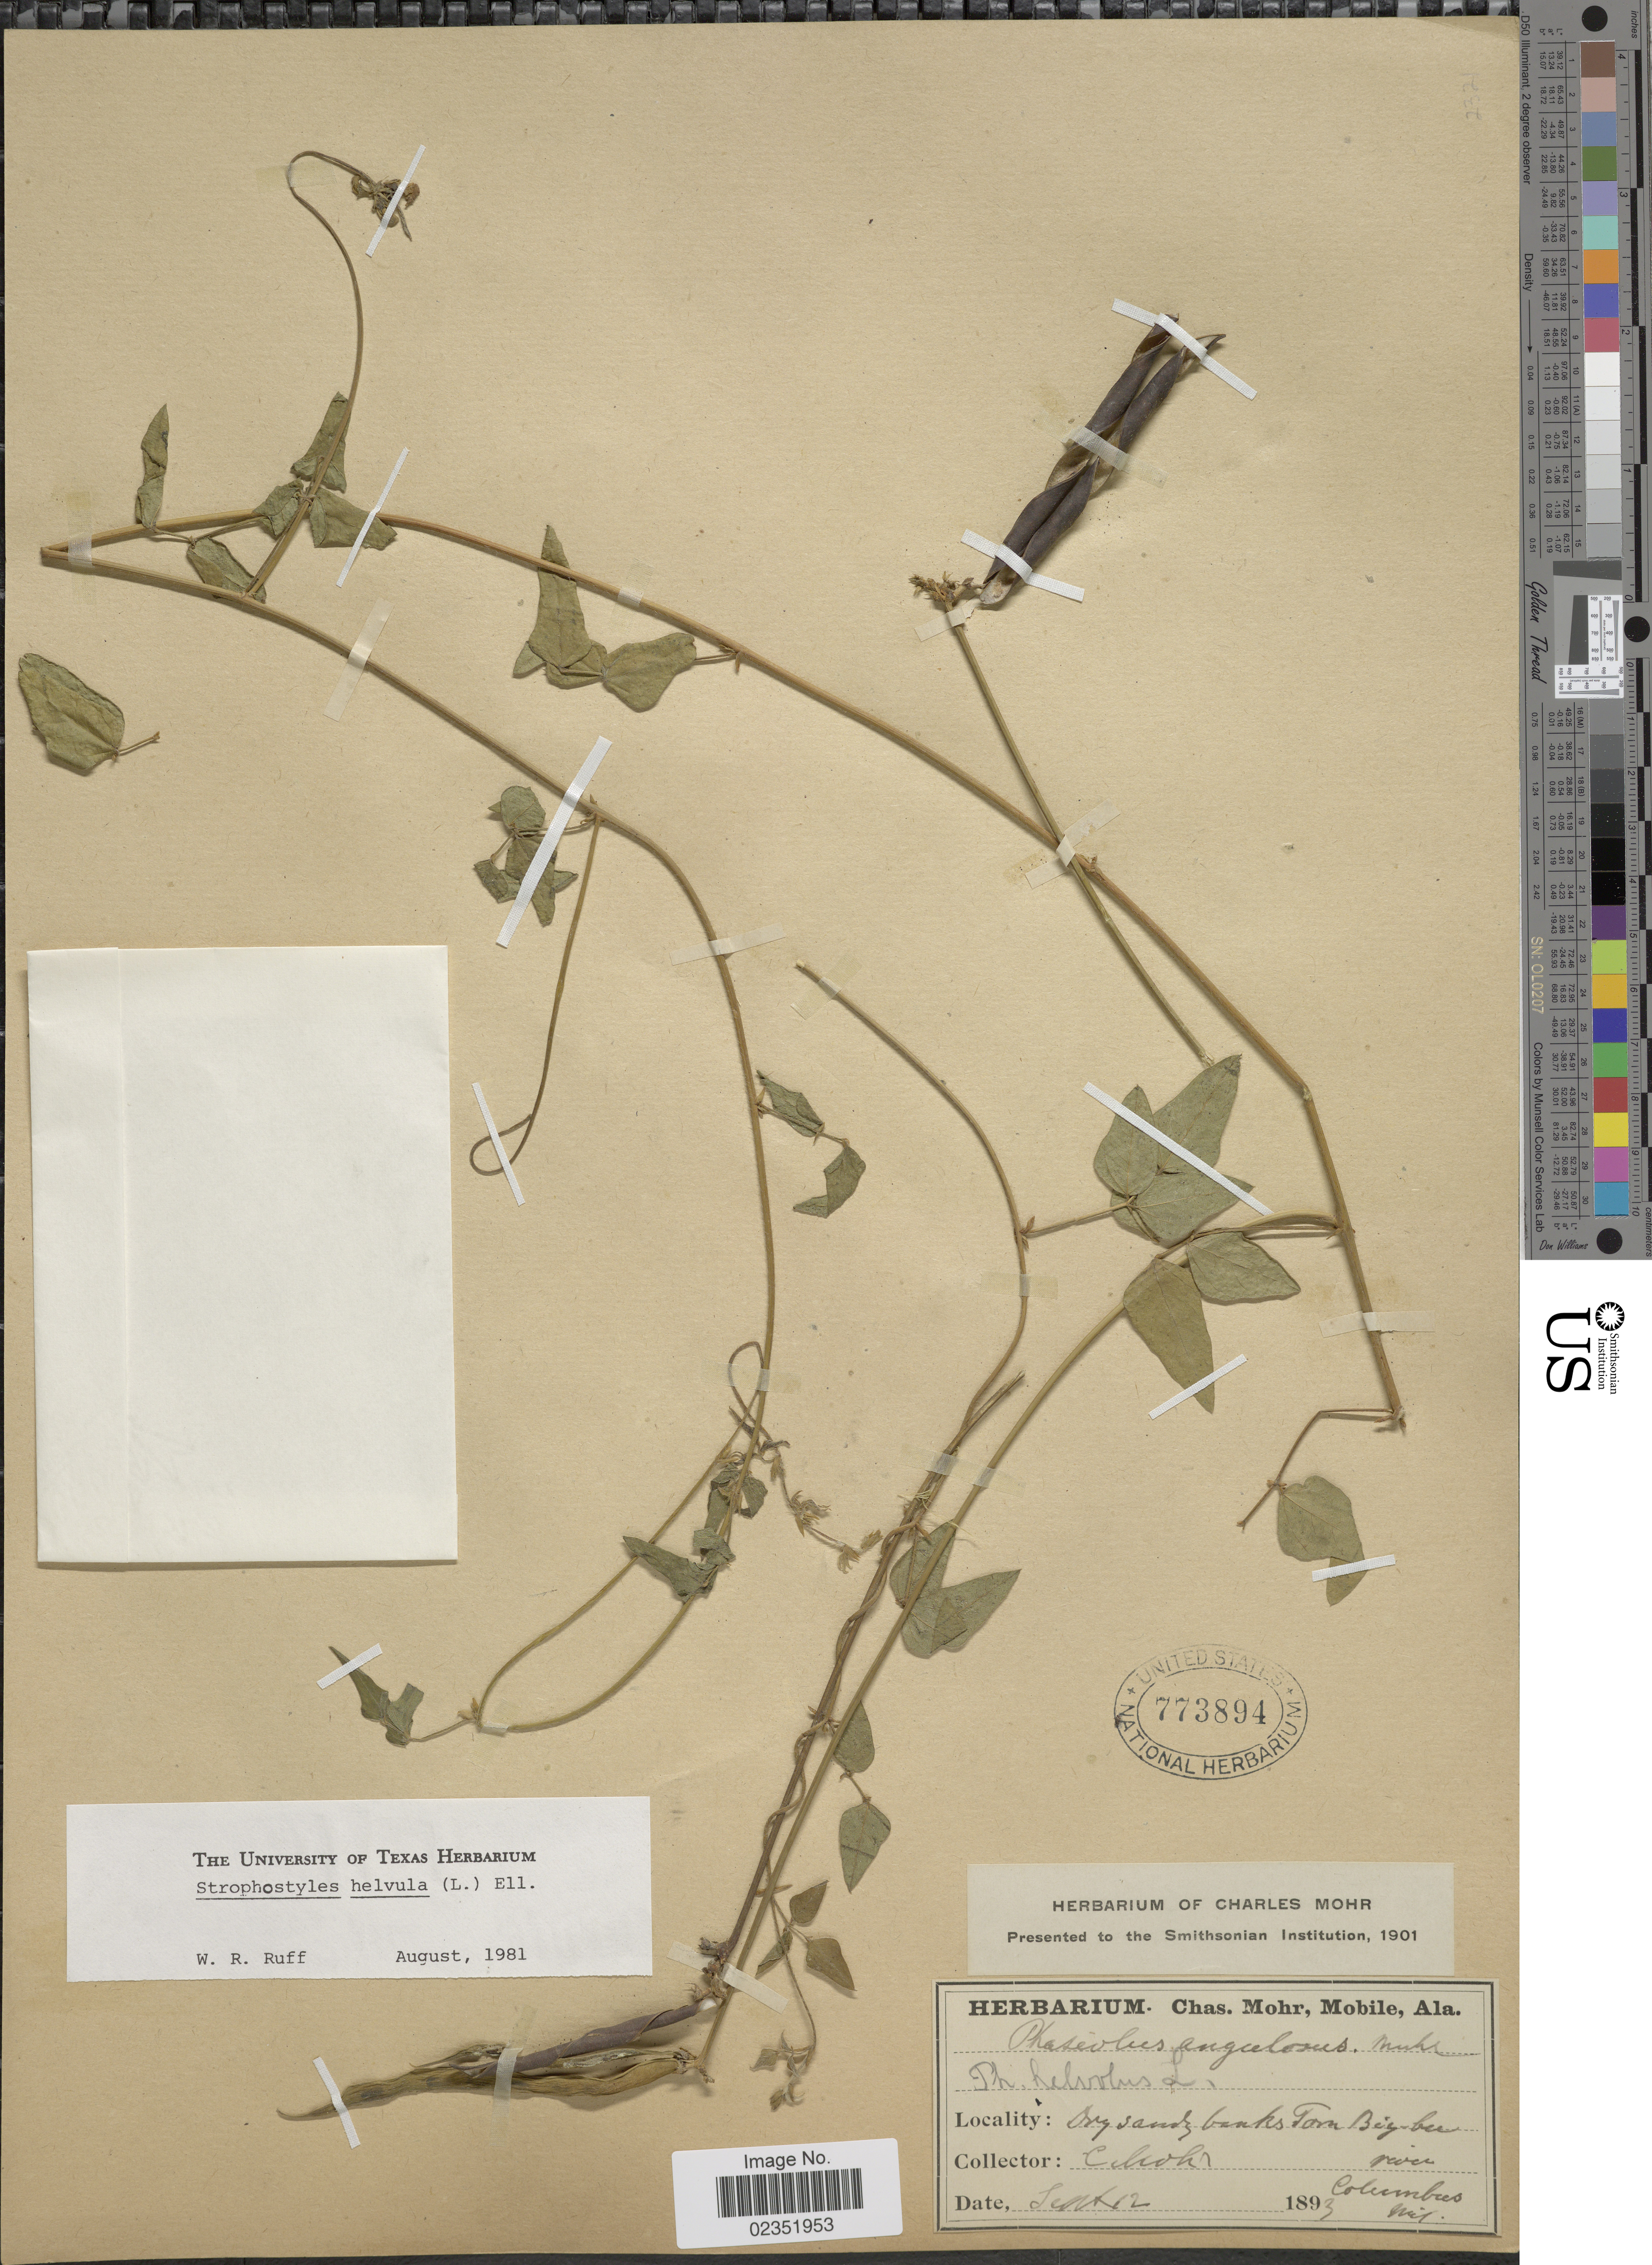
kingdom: Plantae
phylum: Tracheophyta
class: Magnoliopsida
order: Fabales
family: Fabaceae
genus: Strophostyles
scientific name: Strophostyles helvola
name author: (L.) Elliott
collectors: C. T. Mohr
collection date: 1893-09-12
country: United States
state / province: Alabama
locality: Dry sandy banks Tom Bigbee river, Columbus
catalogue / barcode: US 773894